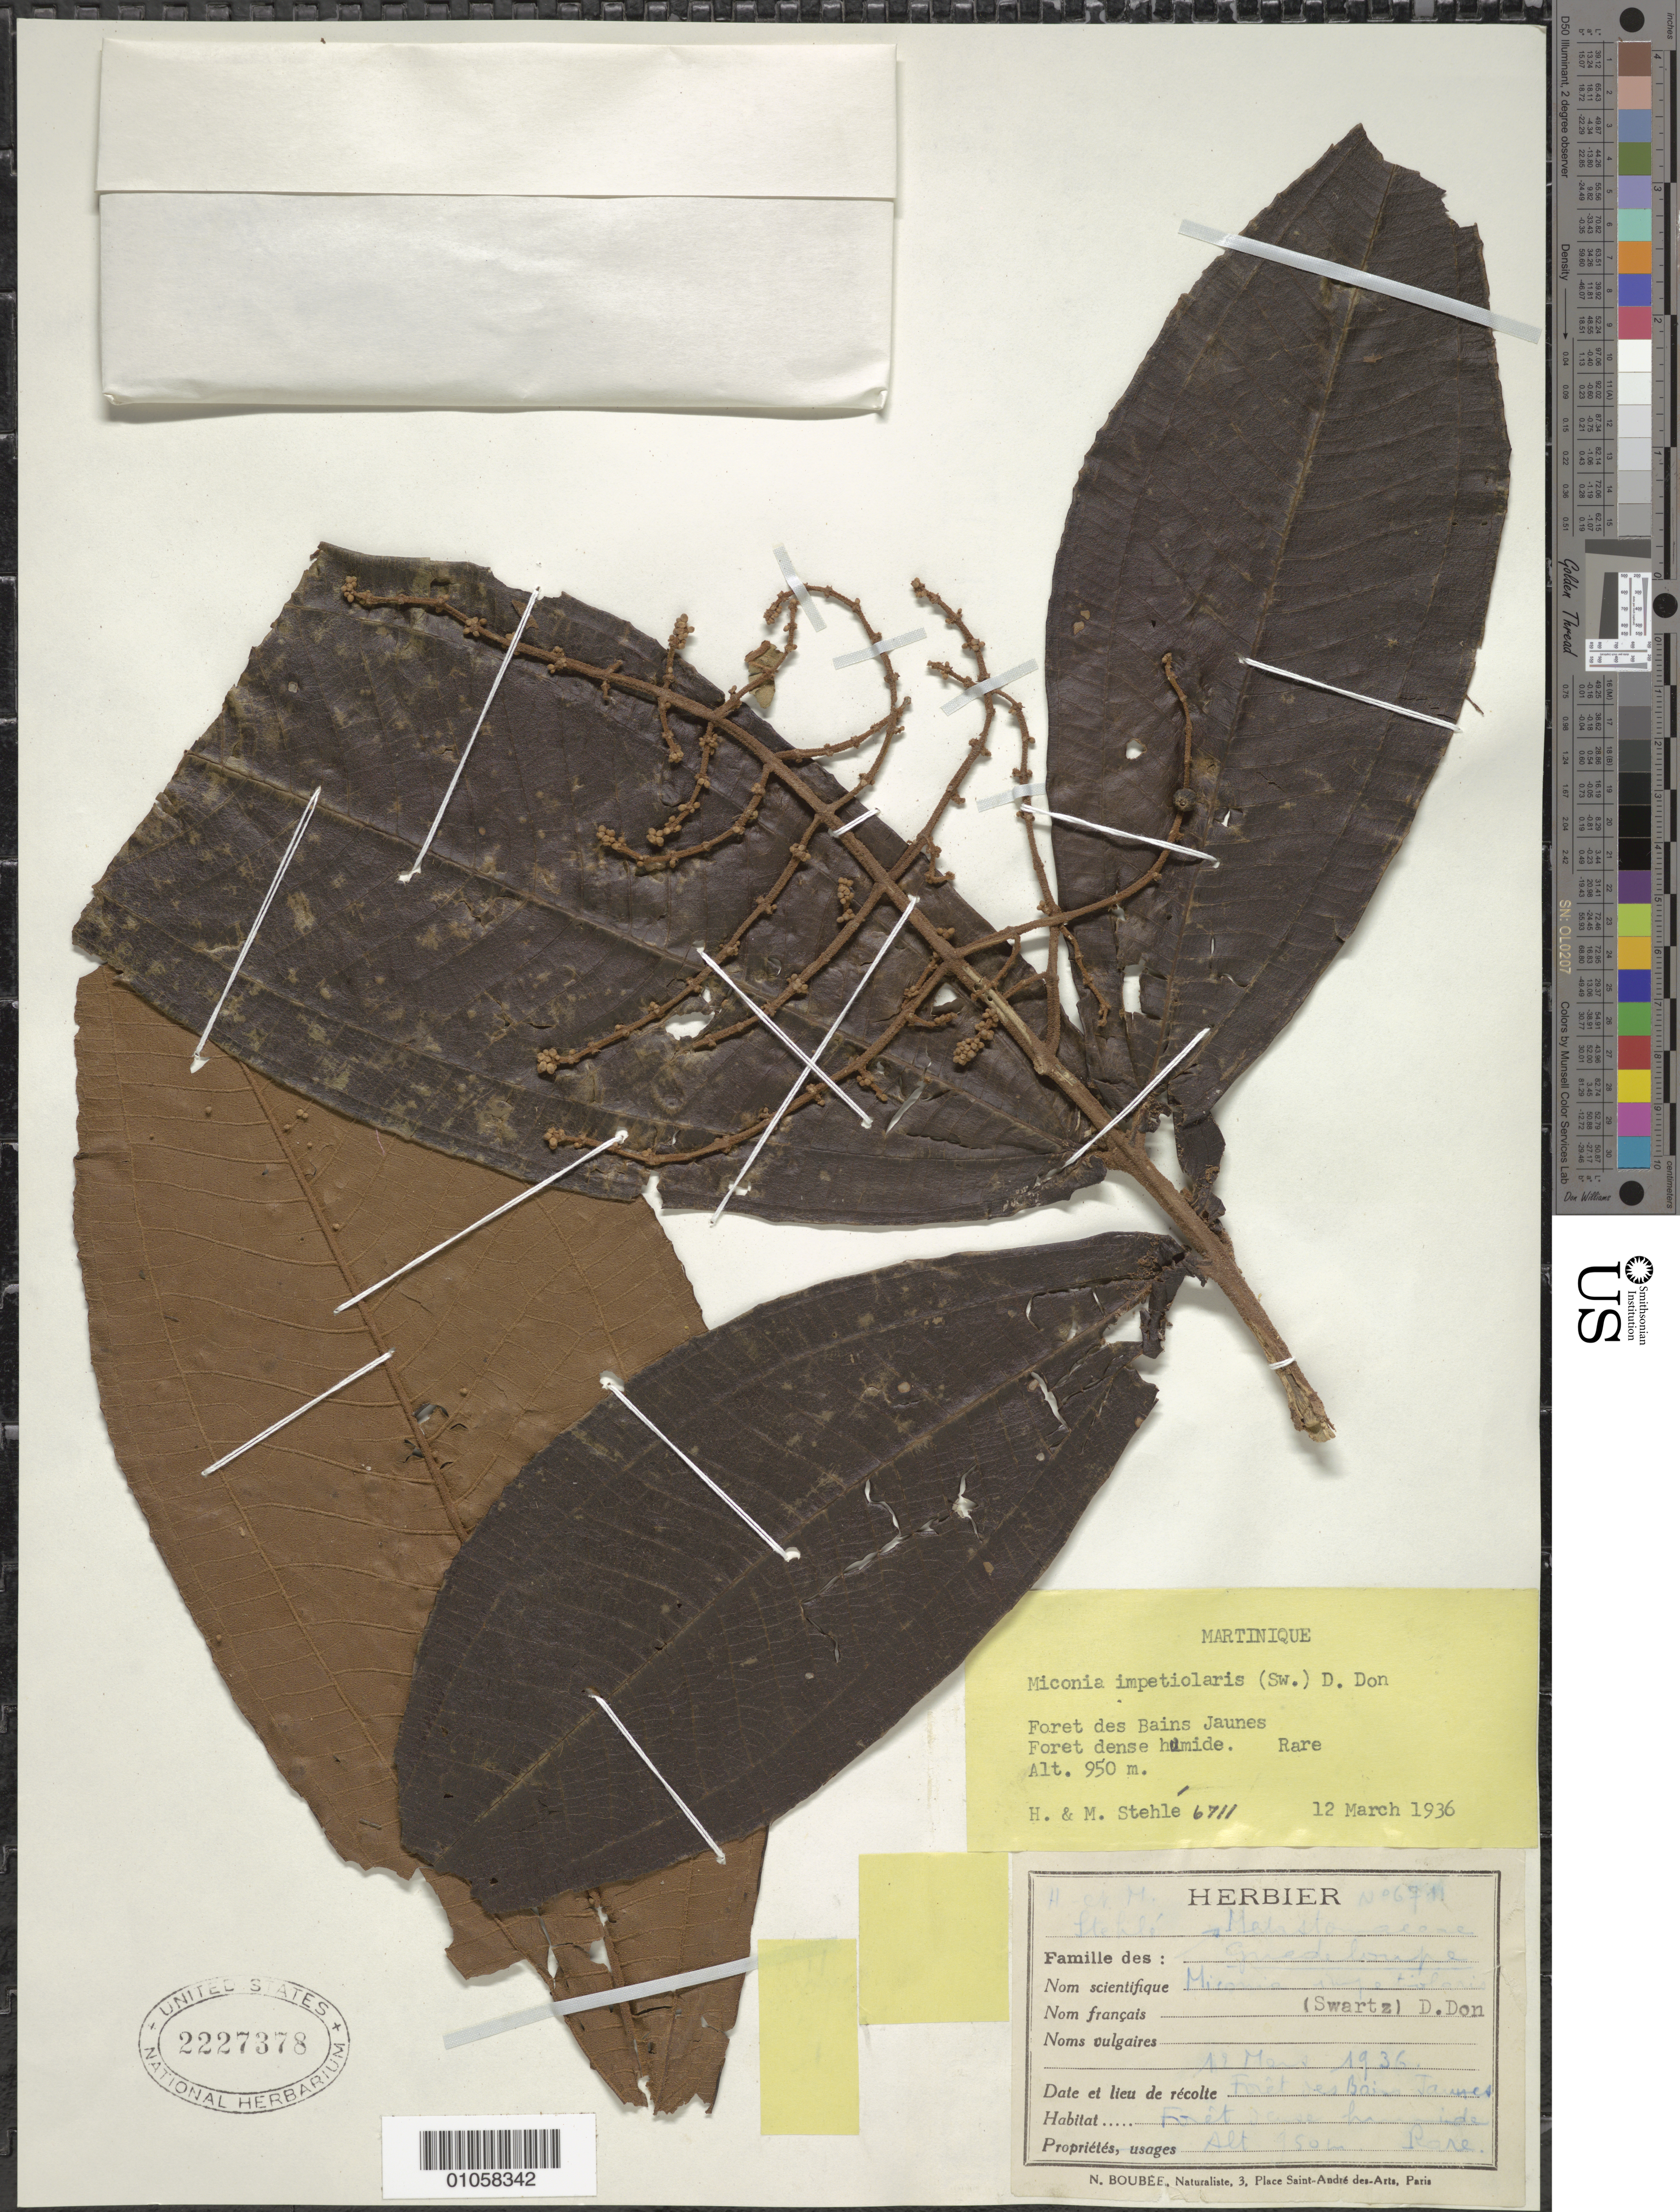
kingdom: Plantae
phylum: Tracheophyta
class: Magnoliopsida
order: Myrtales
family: Melastomataceae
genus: Miconia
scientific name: Miconia impetiolaris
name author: (Sw.) D. Don ex DC.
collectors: H. Stehlé & M. Stehlé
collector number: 6711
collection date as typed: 12 Mar 1936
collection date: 1936-03-12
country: Martinique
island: Martinique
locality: Bains Jaunes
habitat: Forêt dense humide. Rare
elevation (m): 950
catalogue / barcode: US 2227378